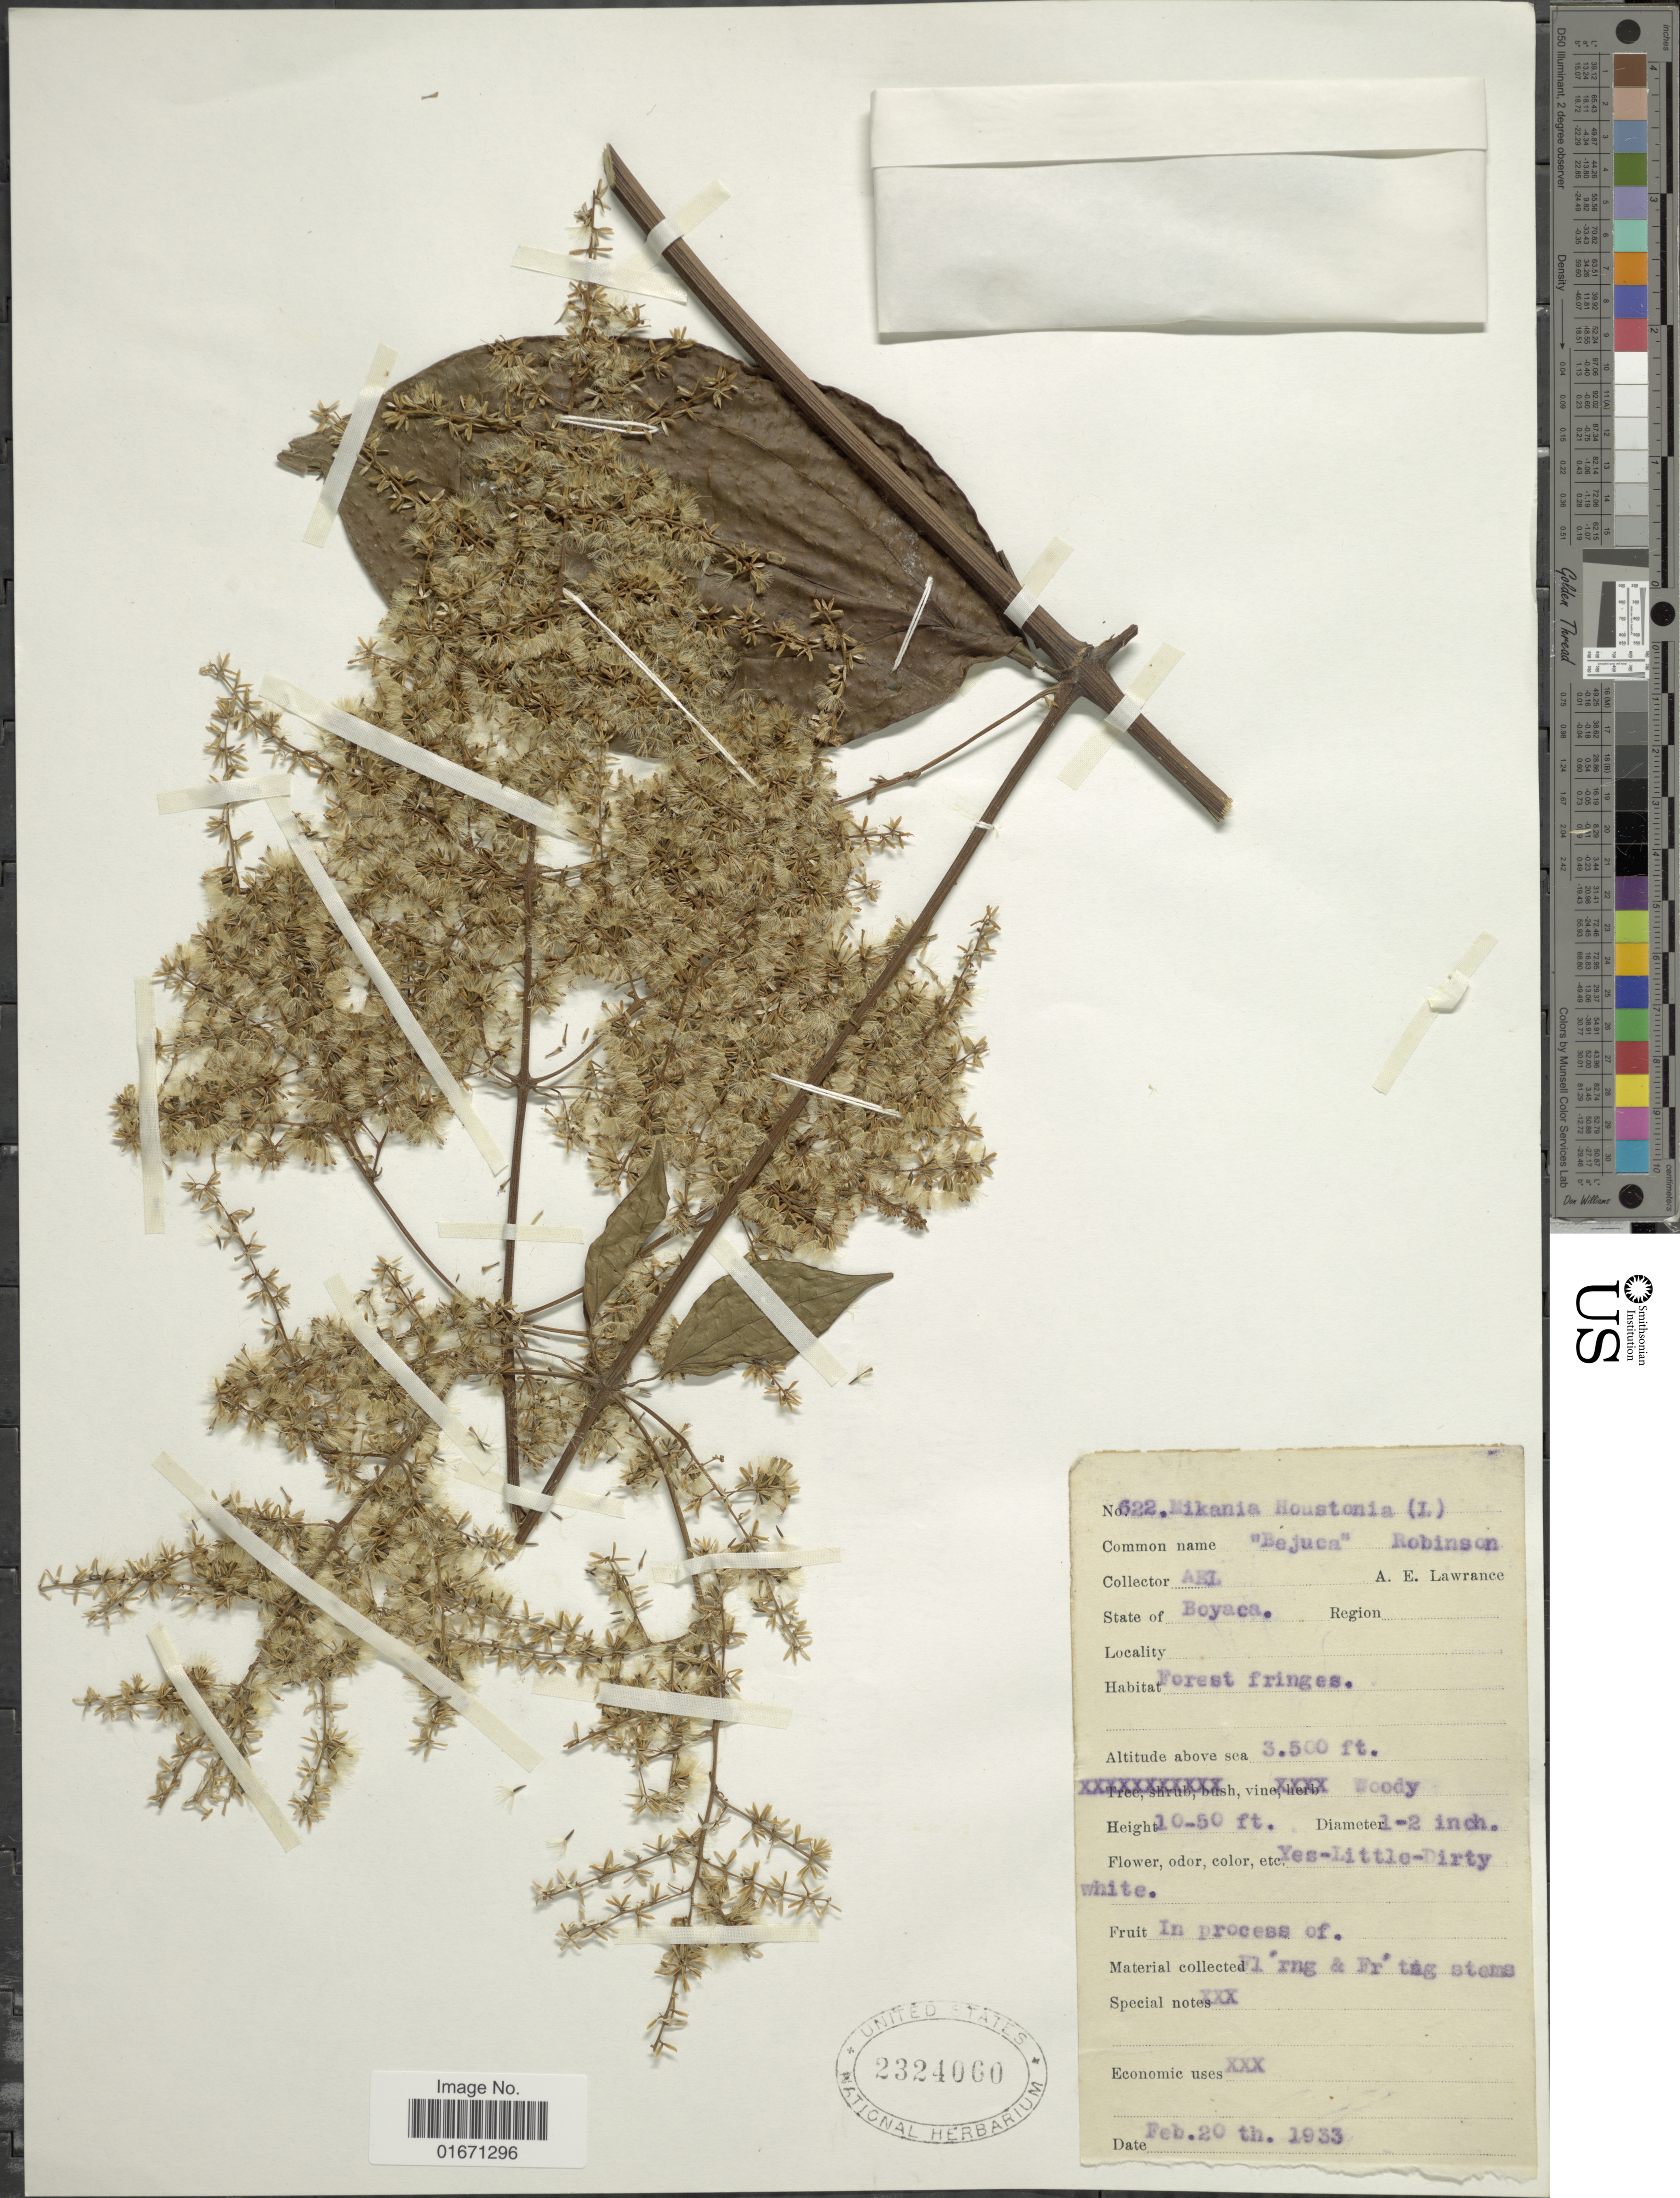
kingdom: Plantae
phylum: Tracheophyta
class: Magnoliopsida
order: Asterales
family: Asteraceae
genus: Mikania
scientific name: Mikania houstoniana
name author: (L.) B.L. Rob.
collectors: A. K. L.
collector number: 622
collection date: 1933-02-20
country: Colombia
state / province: Boyacá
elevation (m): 1067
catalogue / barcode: US 2324060